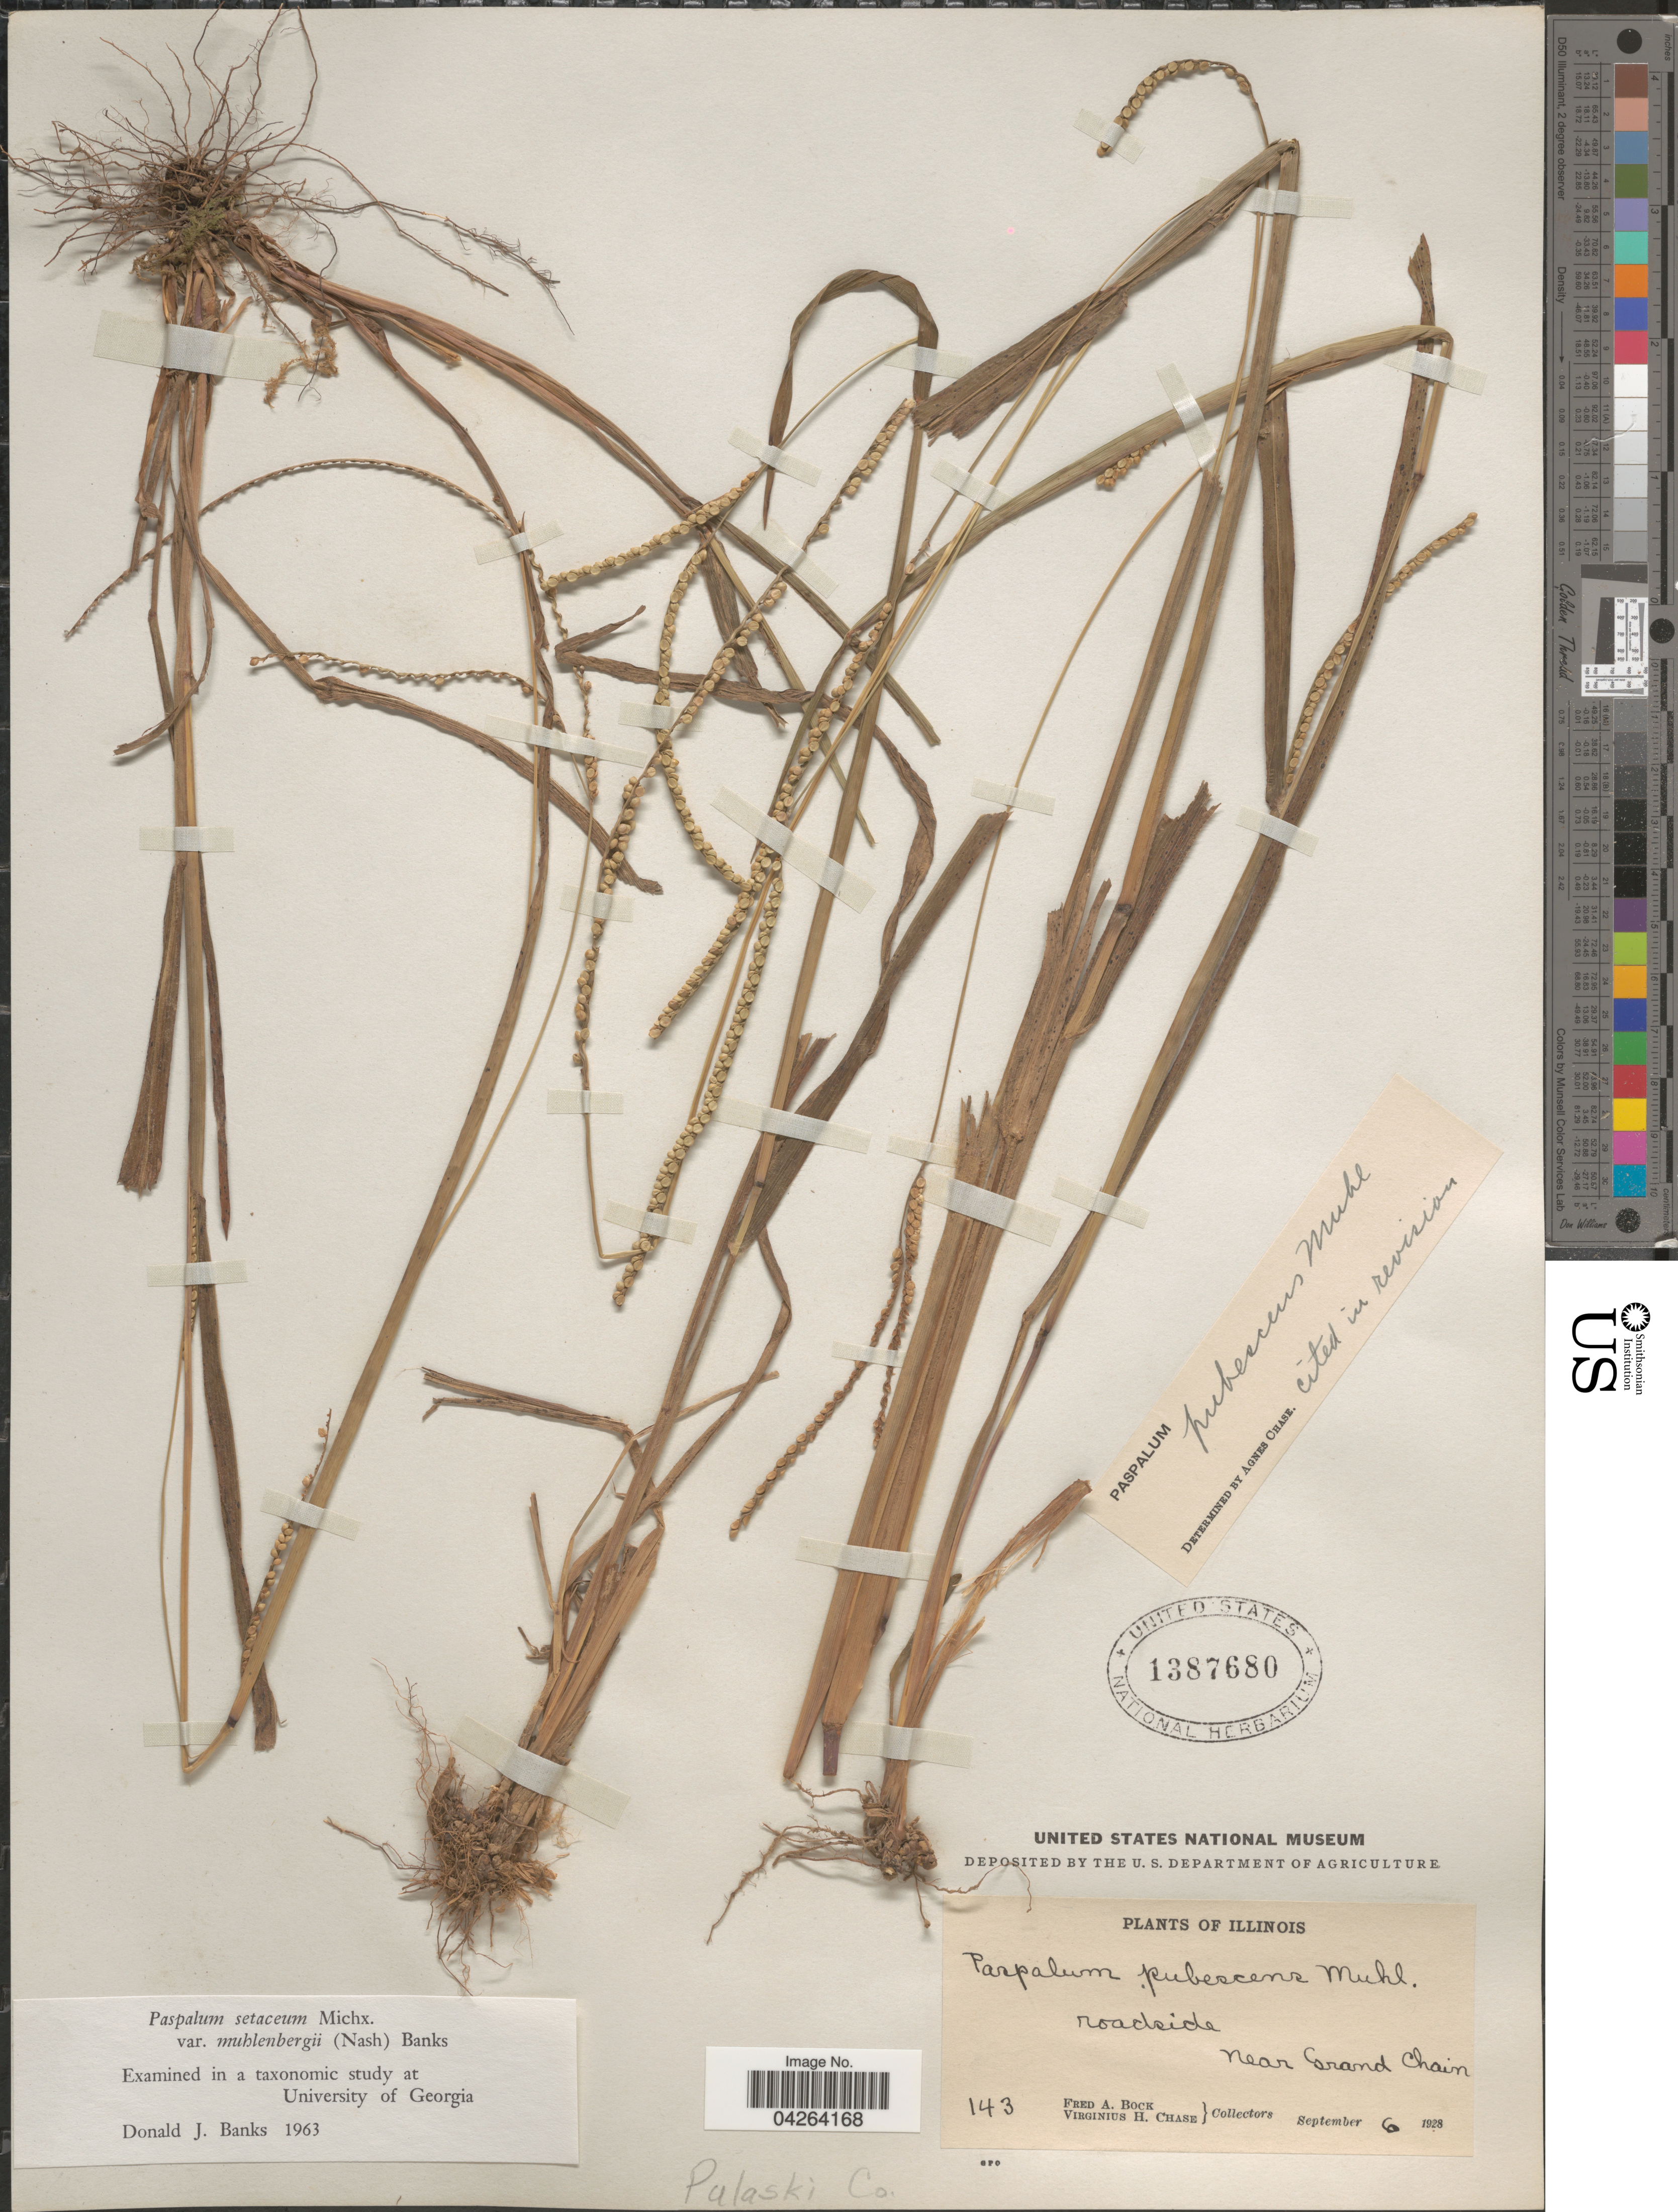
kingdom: Plantae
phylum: Tracheophyta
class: Liliopsida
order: Poales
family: Poaceae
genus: Paspalum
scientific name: Paspalum setaceum var. muhlenbergii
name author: (Nash) D.J. Banks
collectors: F. Bock & V. H. Chase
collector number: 143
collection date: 1928-09-06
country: United States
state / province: Illinois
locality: Roadside near Grand Chain. Pulaski Co.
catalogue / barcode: US 1387680